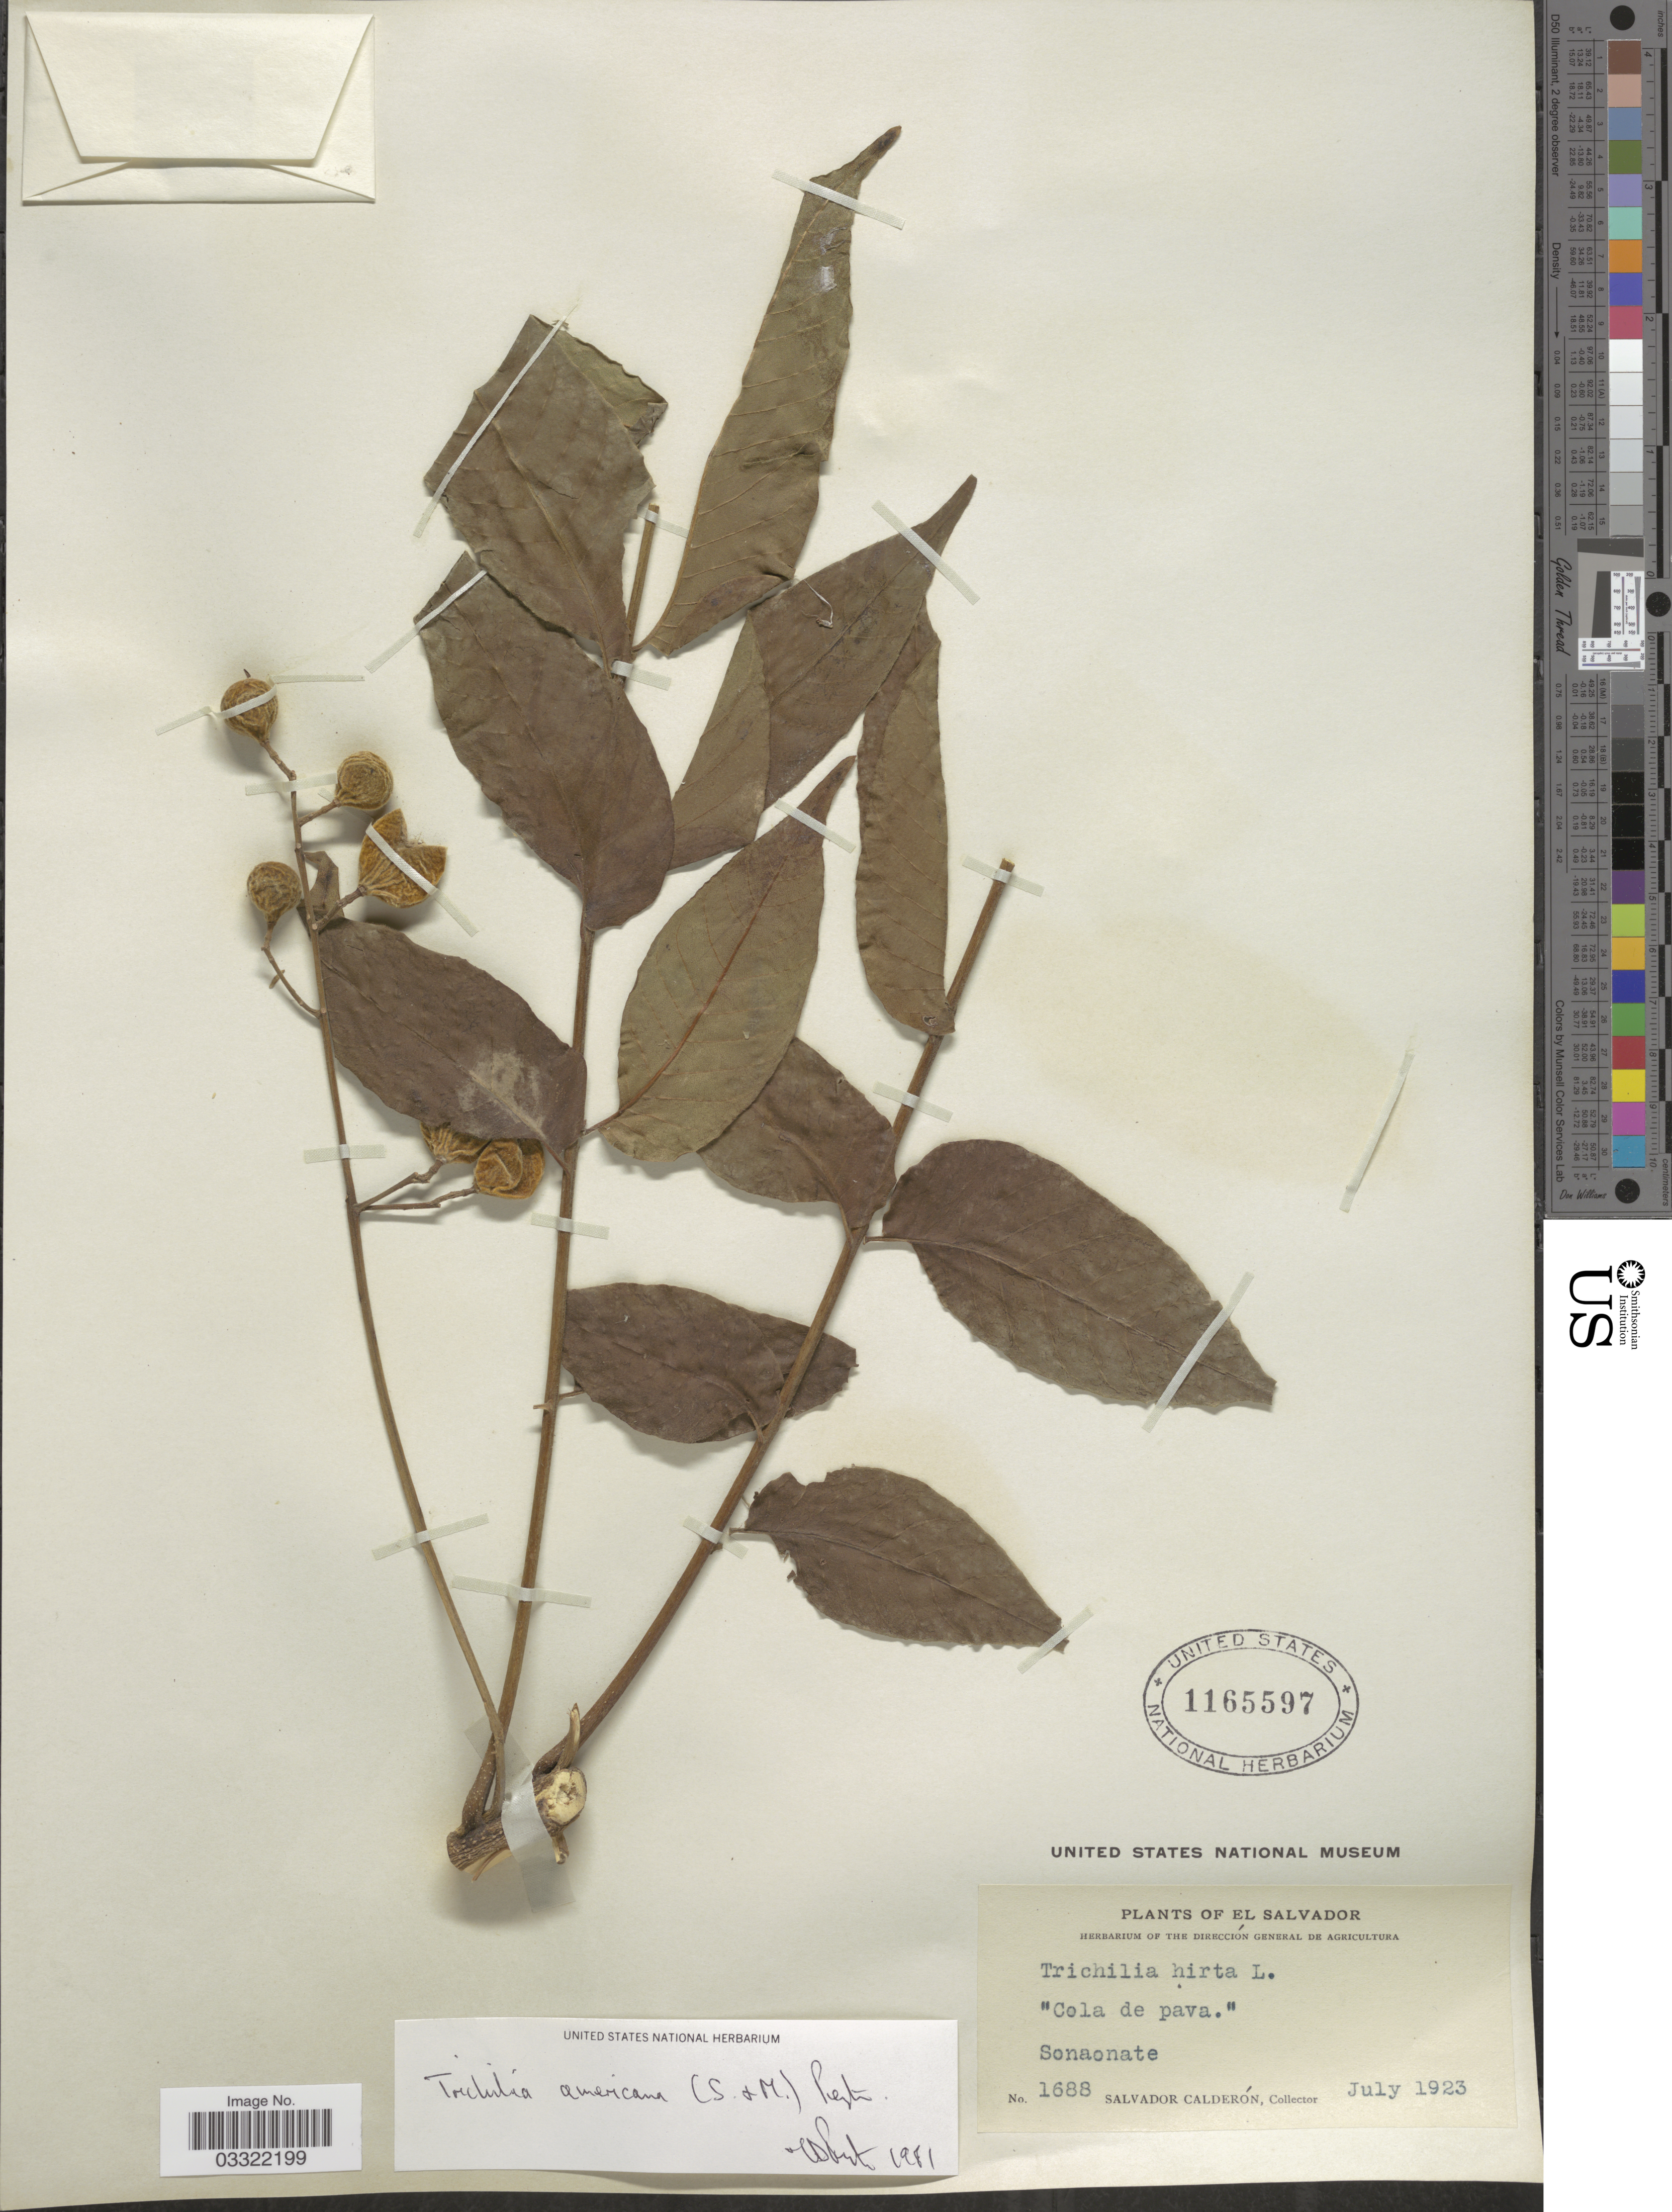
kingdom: Plantae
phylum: Tracheophyta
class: Magnoliopsida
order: Sapindales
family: Meliaceae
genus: Trichilia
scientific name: Trichilia americana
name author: (Sessé & Moc.) T.D. Penn.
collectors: S. Calderón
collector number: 1688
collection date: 1923-07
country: El Salvador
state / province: Sonsonate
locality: Sonaonate.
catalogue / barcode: US 1165597